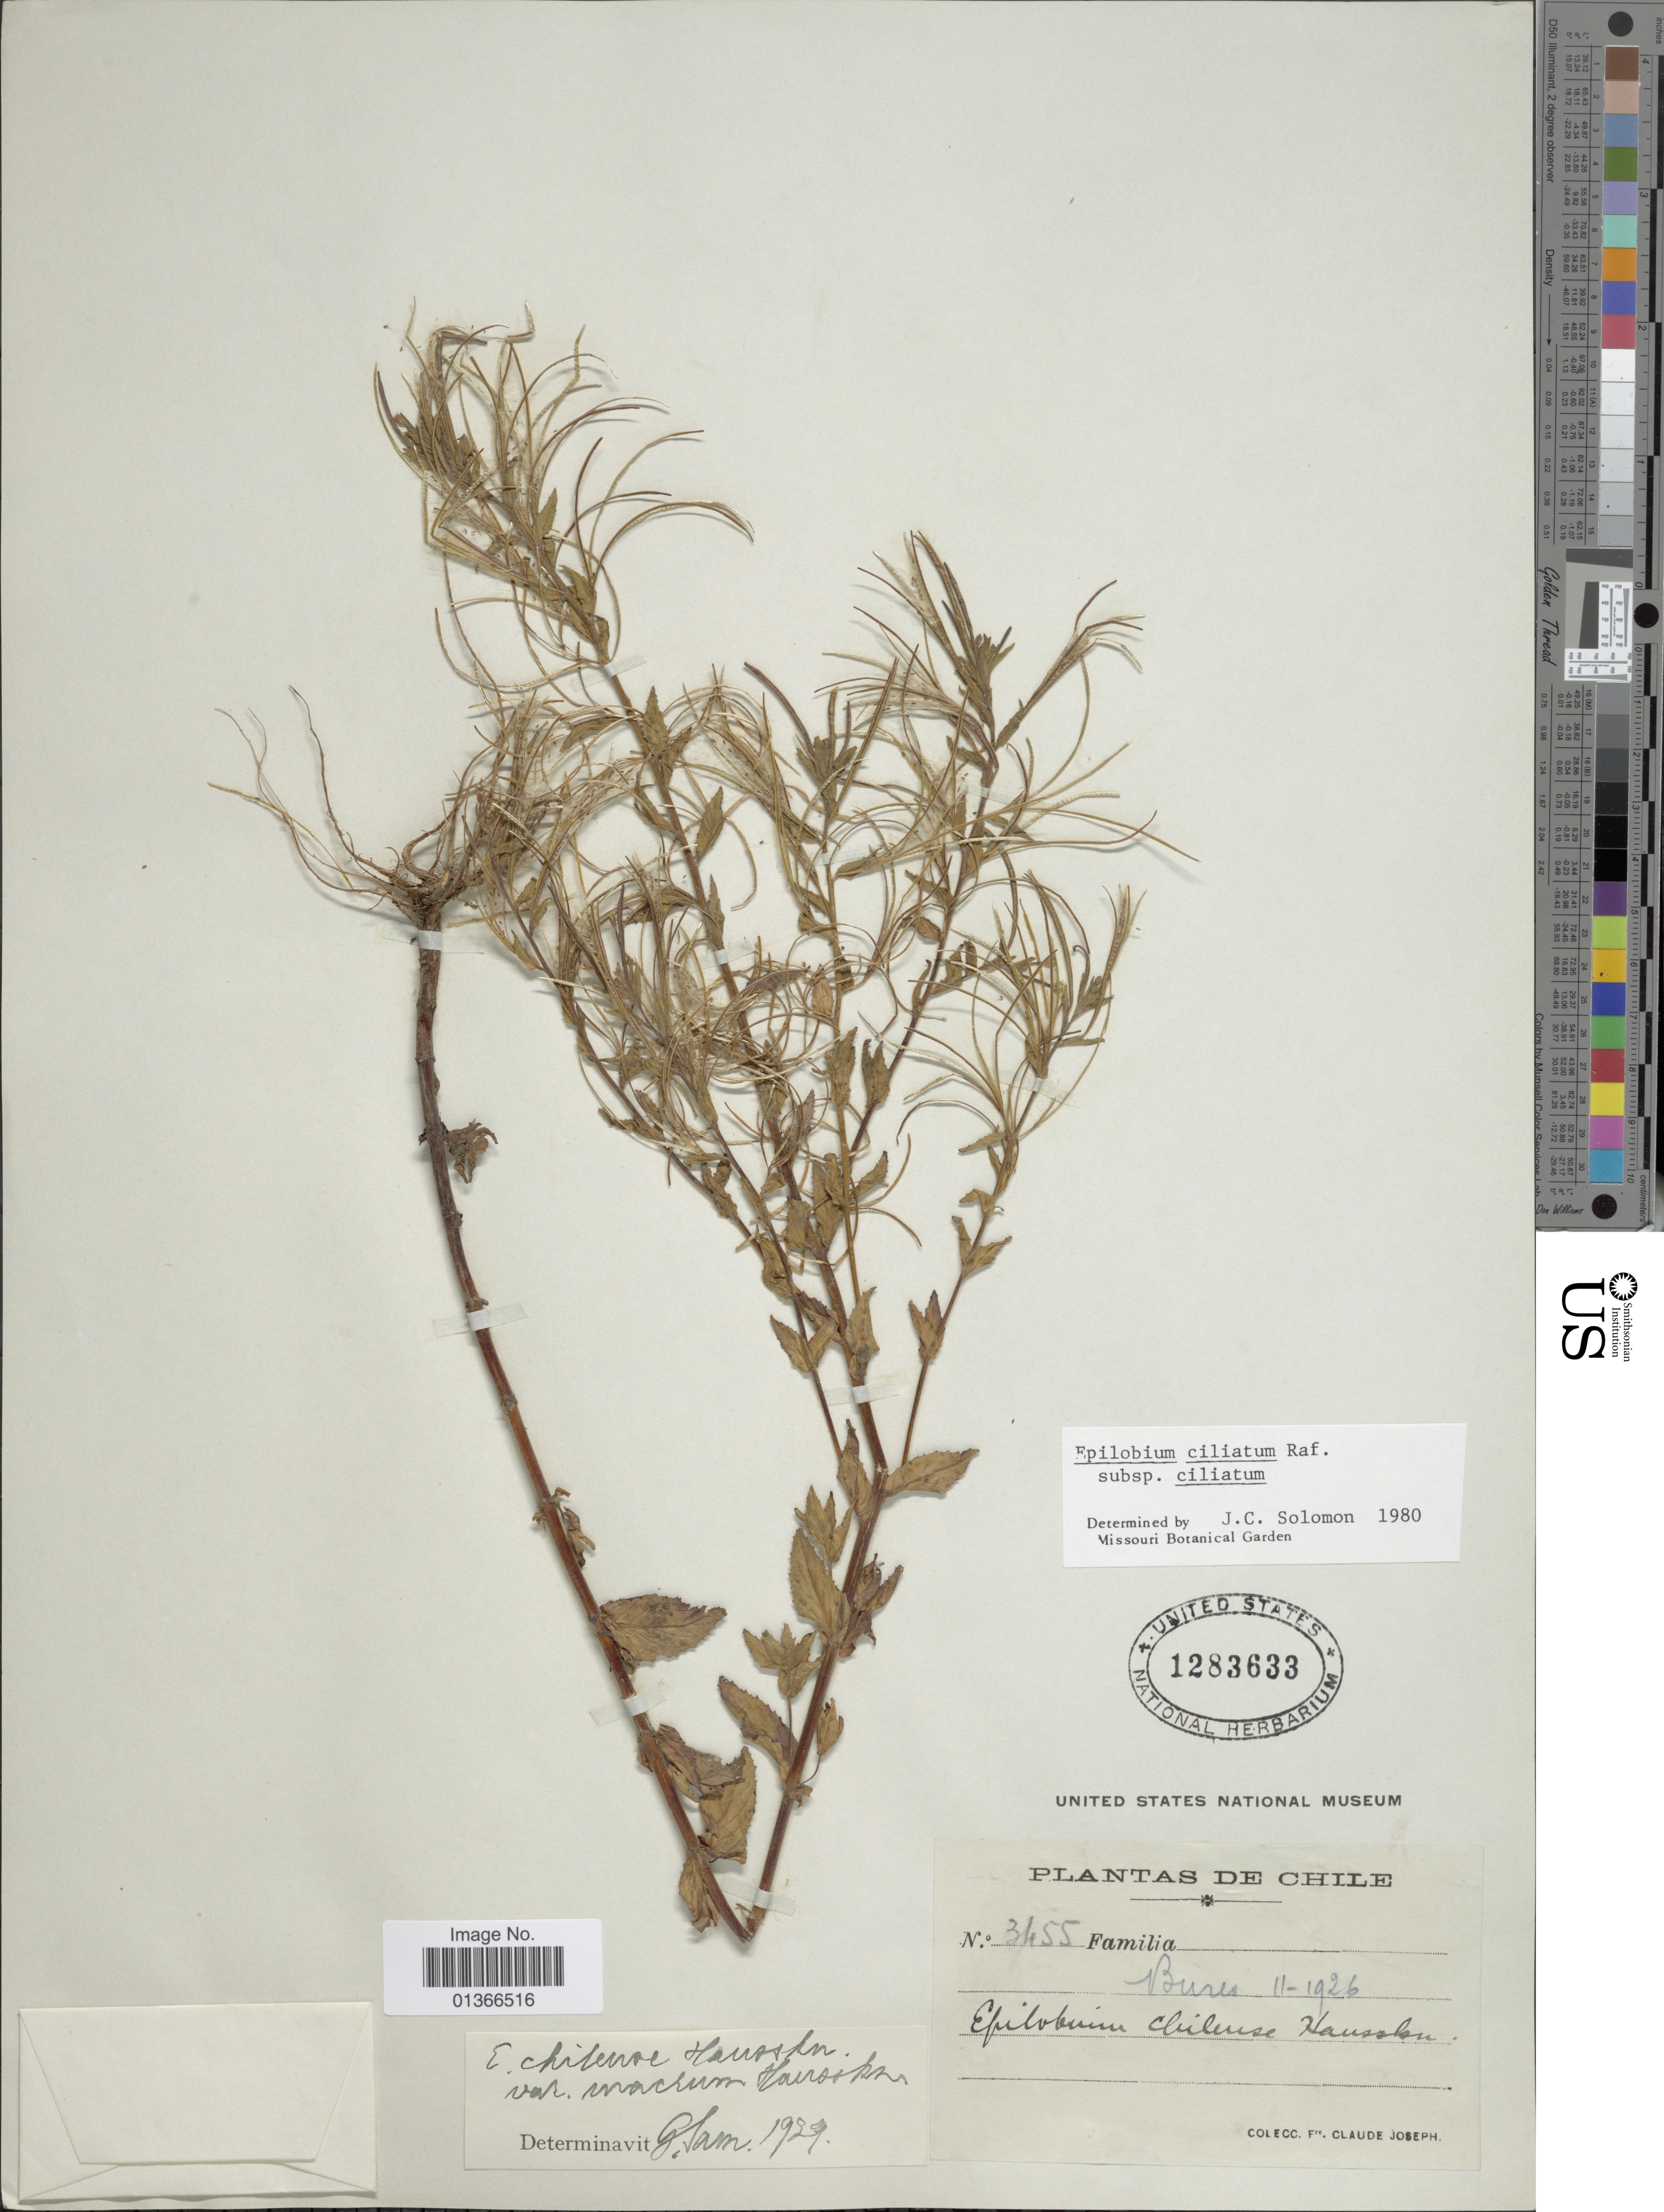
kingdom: Plantae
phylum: Tracheophyta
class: Magnoliopsida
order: Myrtales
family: Onagraceae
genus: Epilobium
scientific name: Epilobium ciliatum subsp. ciliatum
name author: Raf.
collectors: Bro. Claude-Joseph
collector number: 3455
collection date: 1926-11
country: Chile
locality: Bures.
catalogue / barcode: US 1283633